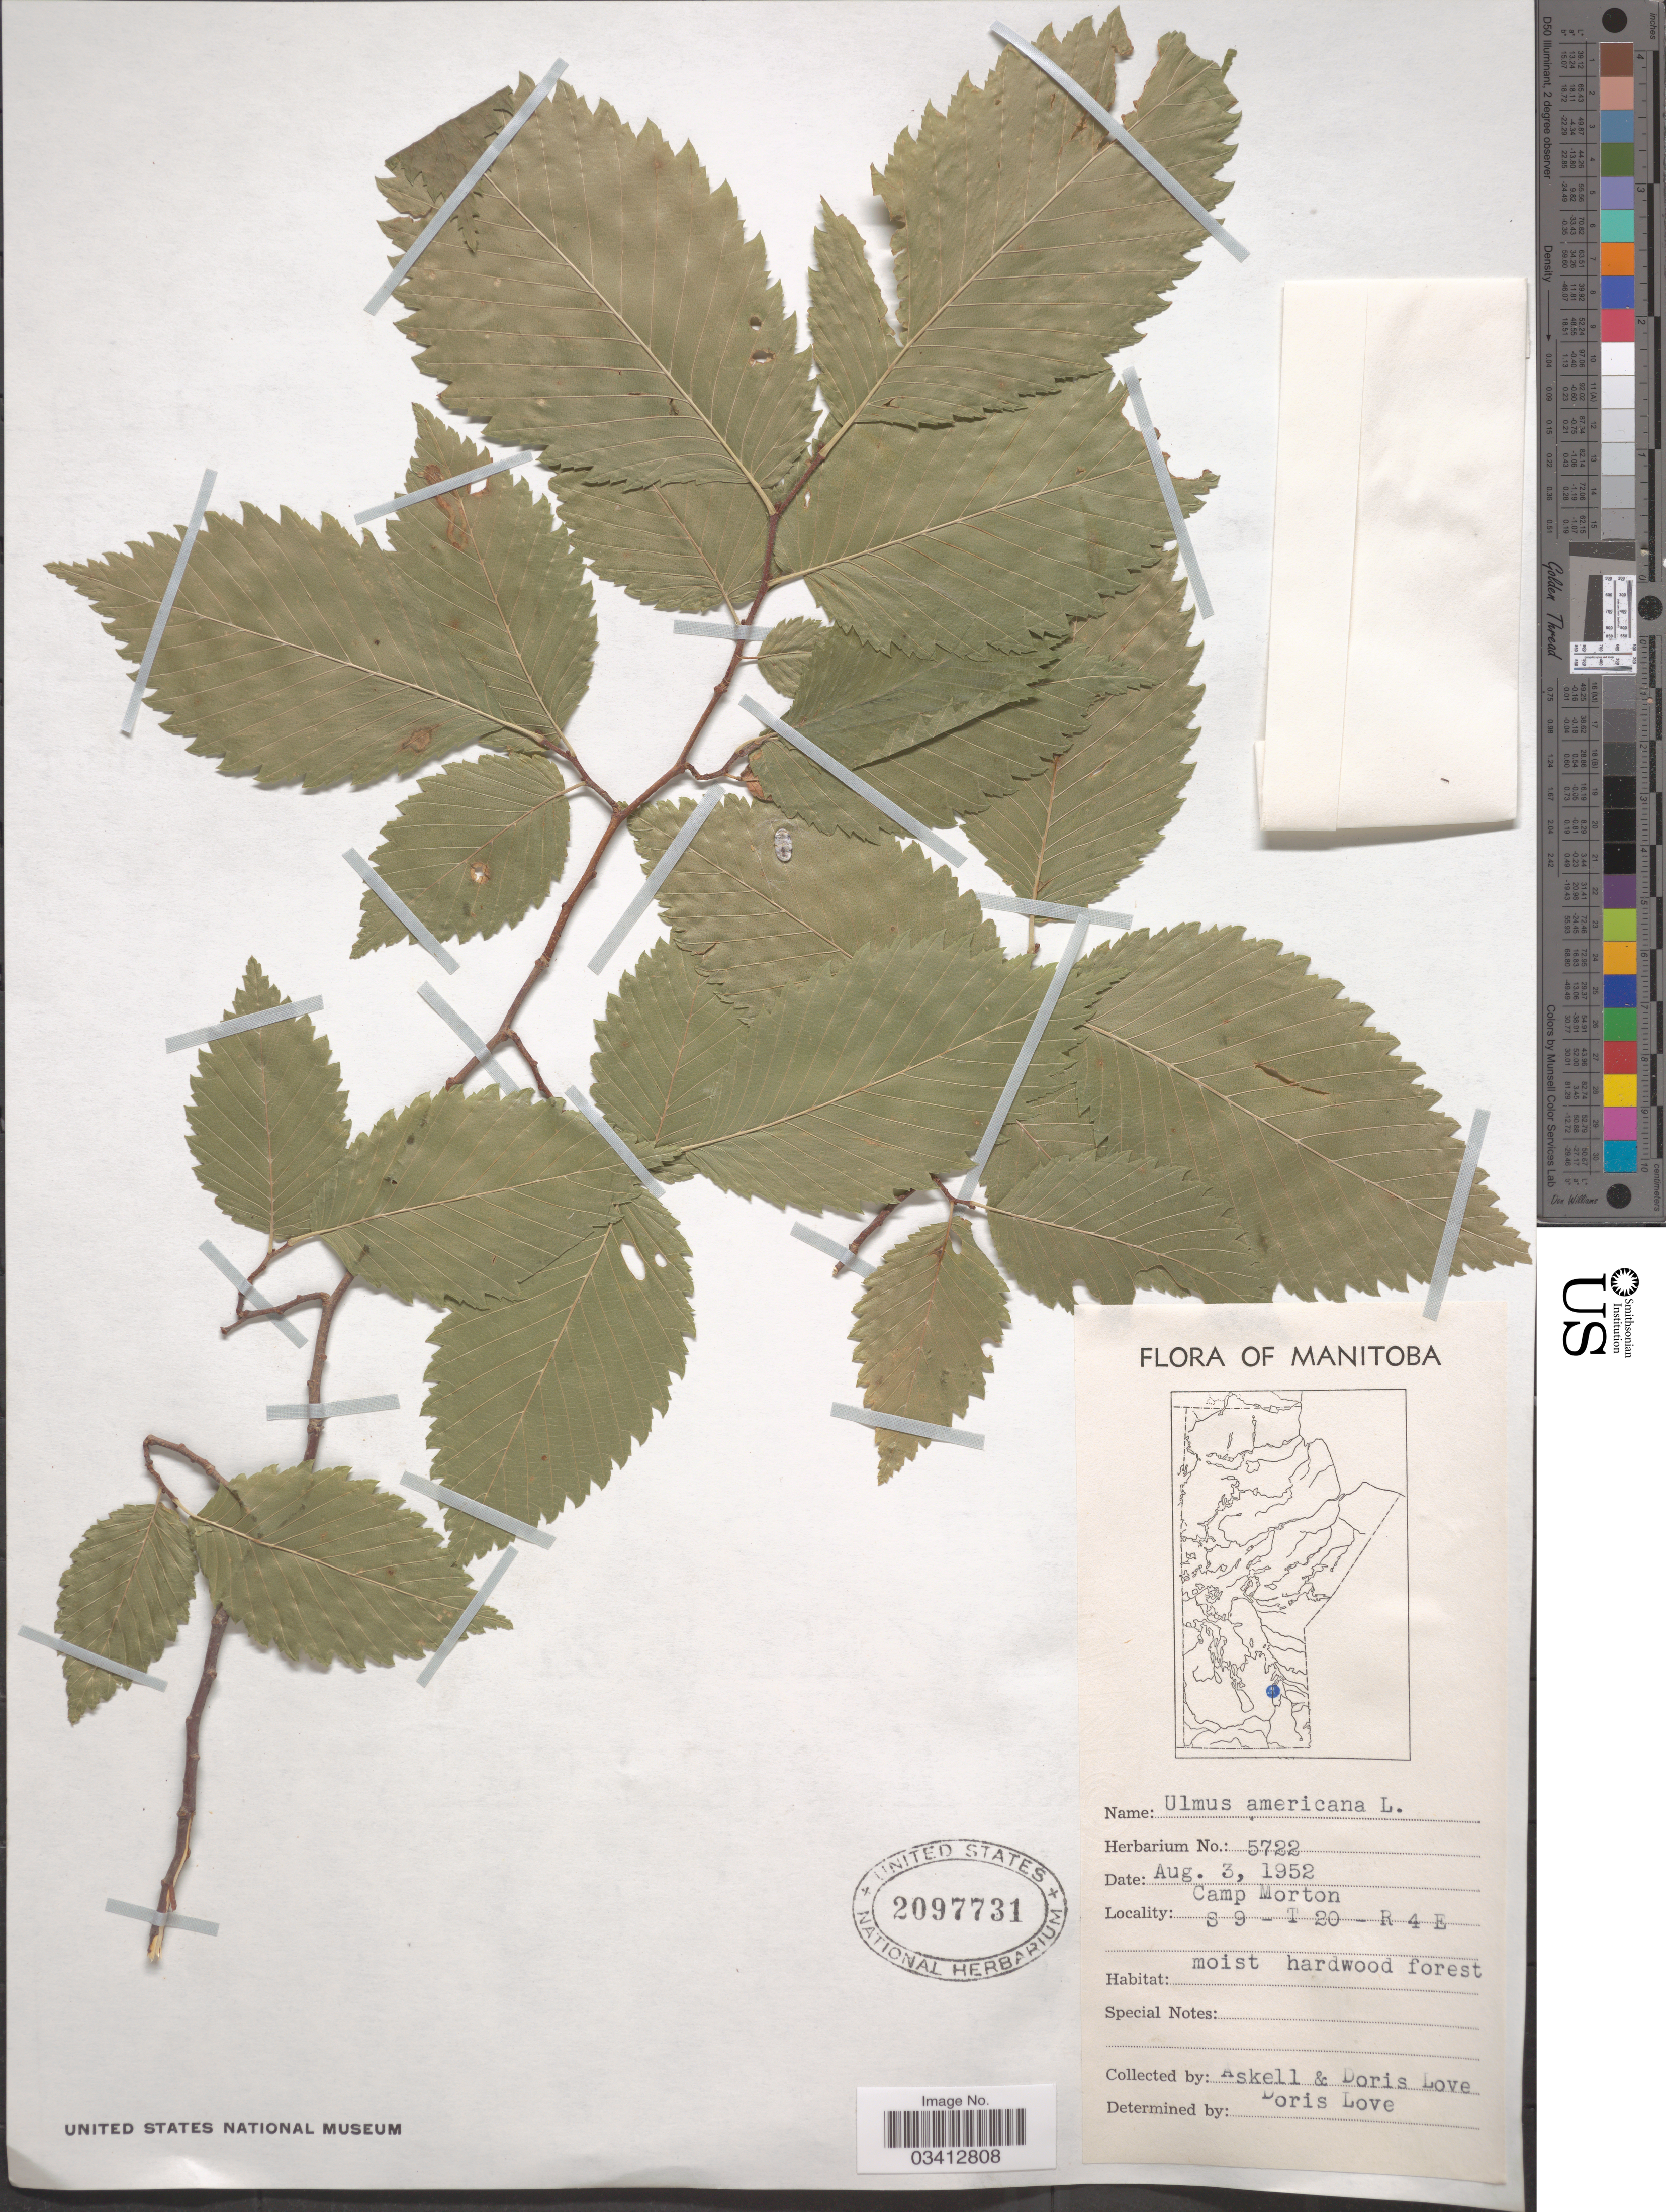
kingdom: Plantae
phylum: Tracheophyta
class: Magnoliopsida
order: Rosales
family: Ulmaceae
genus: Ulmus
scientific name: Ulmus americana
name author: L.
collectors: Á. Löve & D. Löve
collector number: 5722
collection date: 1952-08-03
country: Canada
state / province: Manitoba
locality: Camp Morton. S 9 - T 20 R 4 E.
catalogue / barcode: US 2097731